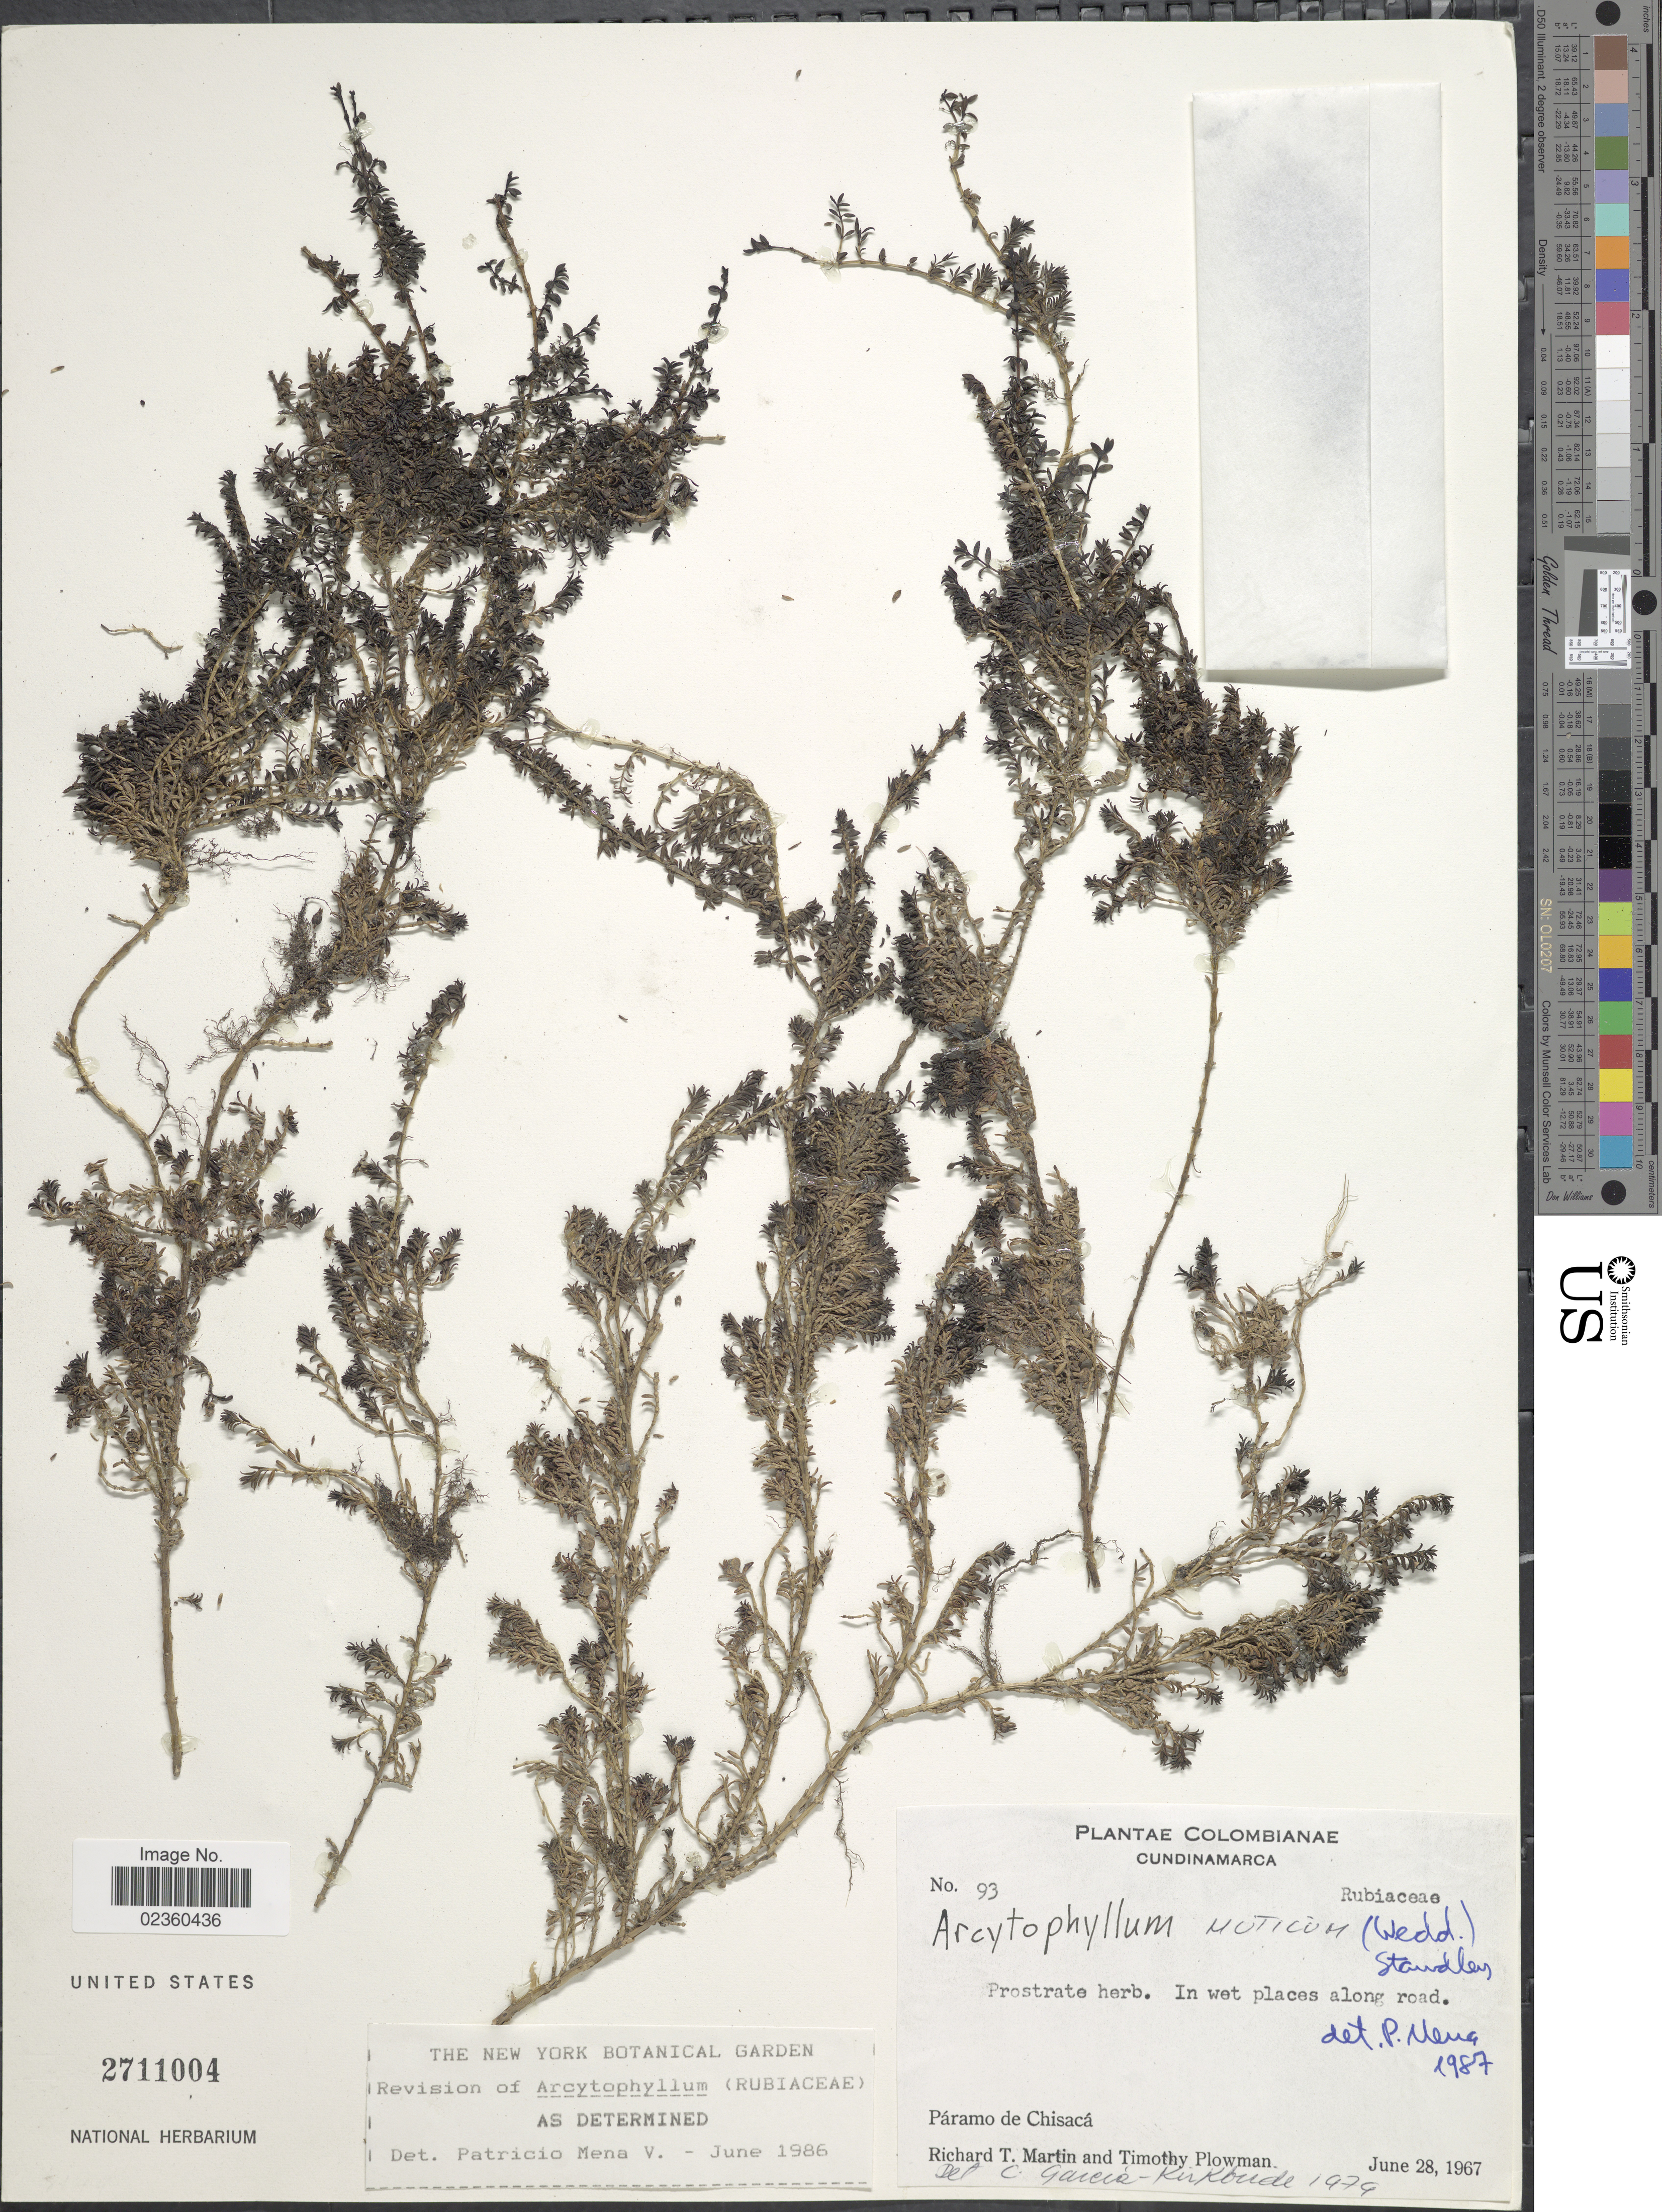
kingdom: Plantae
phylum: Tracheophyta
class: Magnoliopsida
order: Gentianales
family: Rubiaceae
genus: Arcytophyllum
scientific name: Arcytophyllum muticum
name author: (Wedd.) Standl.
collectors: R. T. Martin & T. Plowman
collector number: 93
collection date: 1967-06-28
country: Colombia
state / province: Cundinamarca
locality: In wet places along road, Páramo de Chisacá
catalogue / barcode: US 2711004